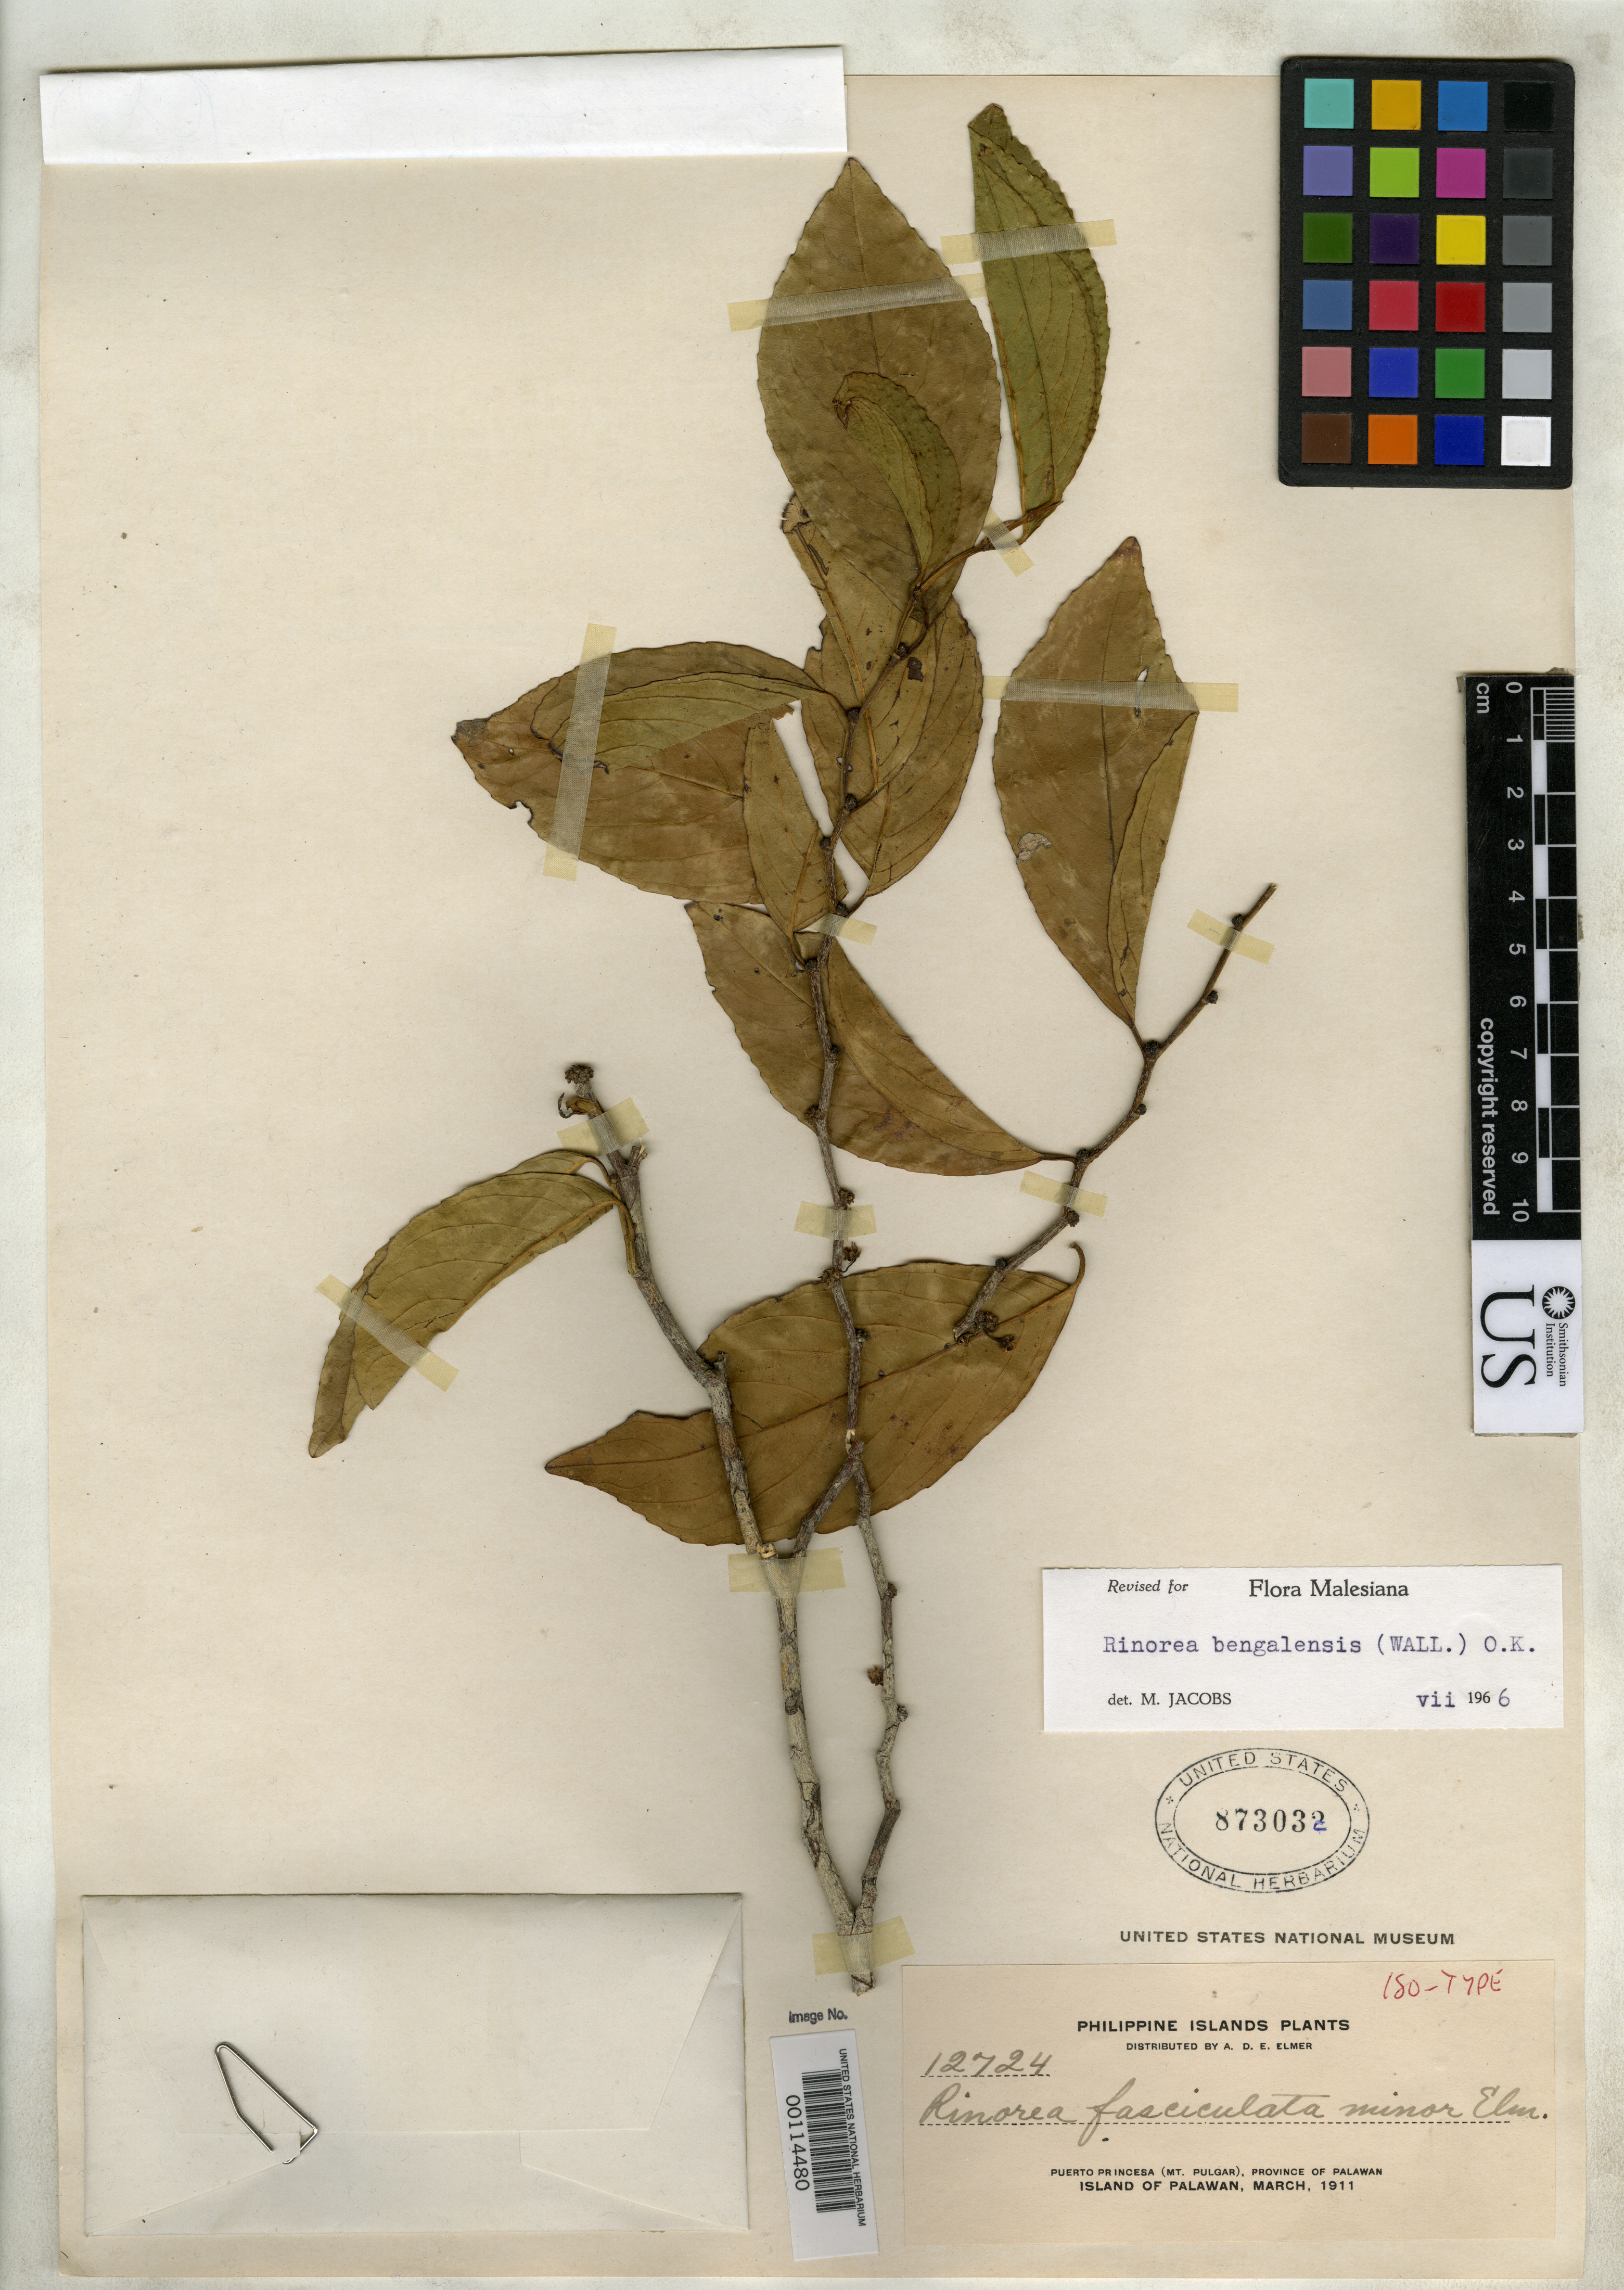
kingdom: Plantae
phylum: Tracheophyta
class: Magnoliopsida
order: Malpighiales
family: Violaceae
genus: Rinorea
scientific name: Rinorea fasciculata var. minor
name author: Elmer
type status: Lectotype; Isosyntype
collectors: A. D. E. Elmer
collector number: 12724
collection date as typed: Mar 1911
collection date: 1911-03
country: Philippines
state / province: Mimaropa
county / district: Palawan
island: Palawan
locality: Puerto Princesa (Mt. Pulgar), Province of Palawan, Island of Palawan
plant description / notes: Protologue also cites Elmer 12739; US specimen with that number is identified and filed as Eugenia atropuncta (Myrtaceae)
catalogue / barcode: US 873032